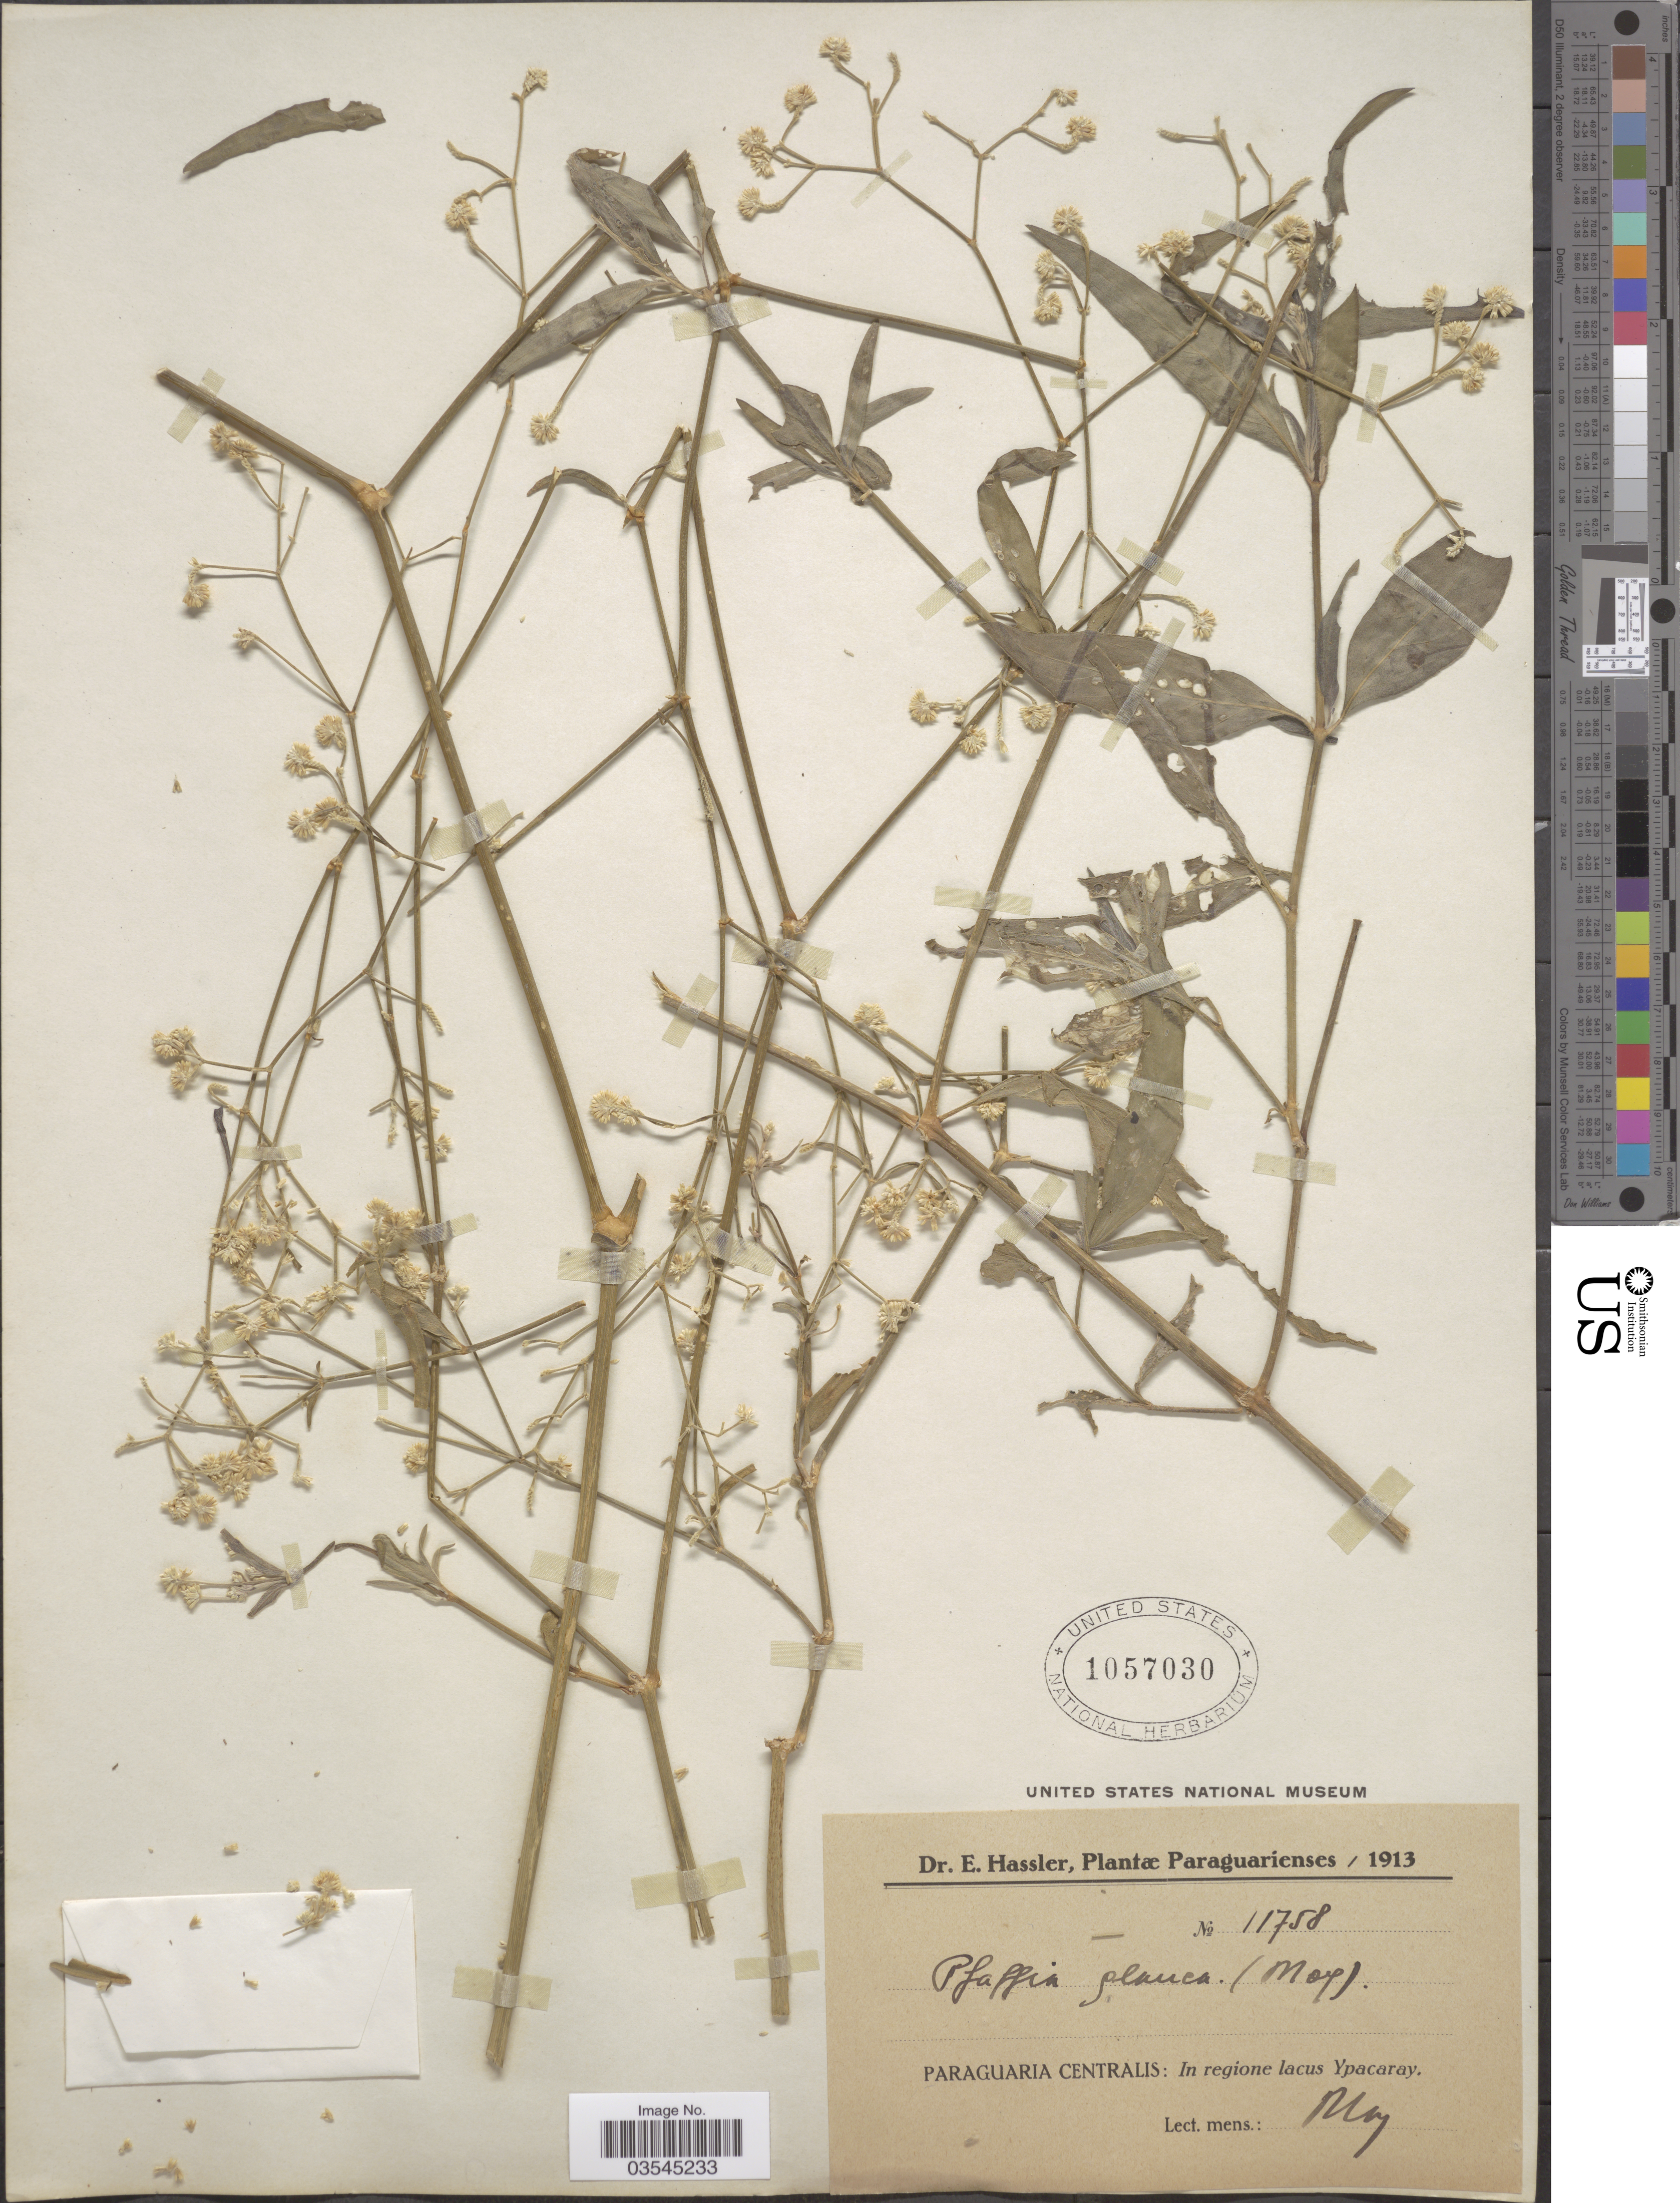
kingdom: Plantae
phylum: Tracheophyta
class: Magnoliopsida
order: Caryophyllales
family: Amaranthaceae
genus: Pfaffia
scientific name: Pfaffia glomerata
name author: (Spreng.) Pedersen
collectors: E. Hassler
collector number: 11758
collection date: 1913-05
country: Paraguay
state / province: Paraguari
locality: Paraguaria Centralis: In regione lacus Ypacaray.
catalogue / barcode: US 1057030